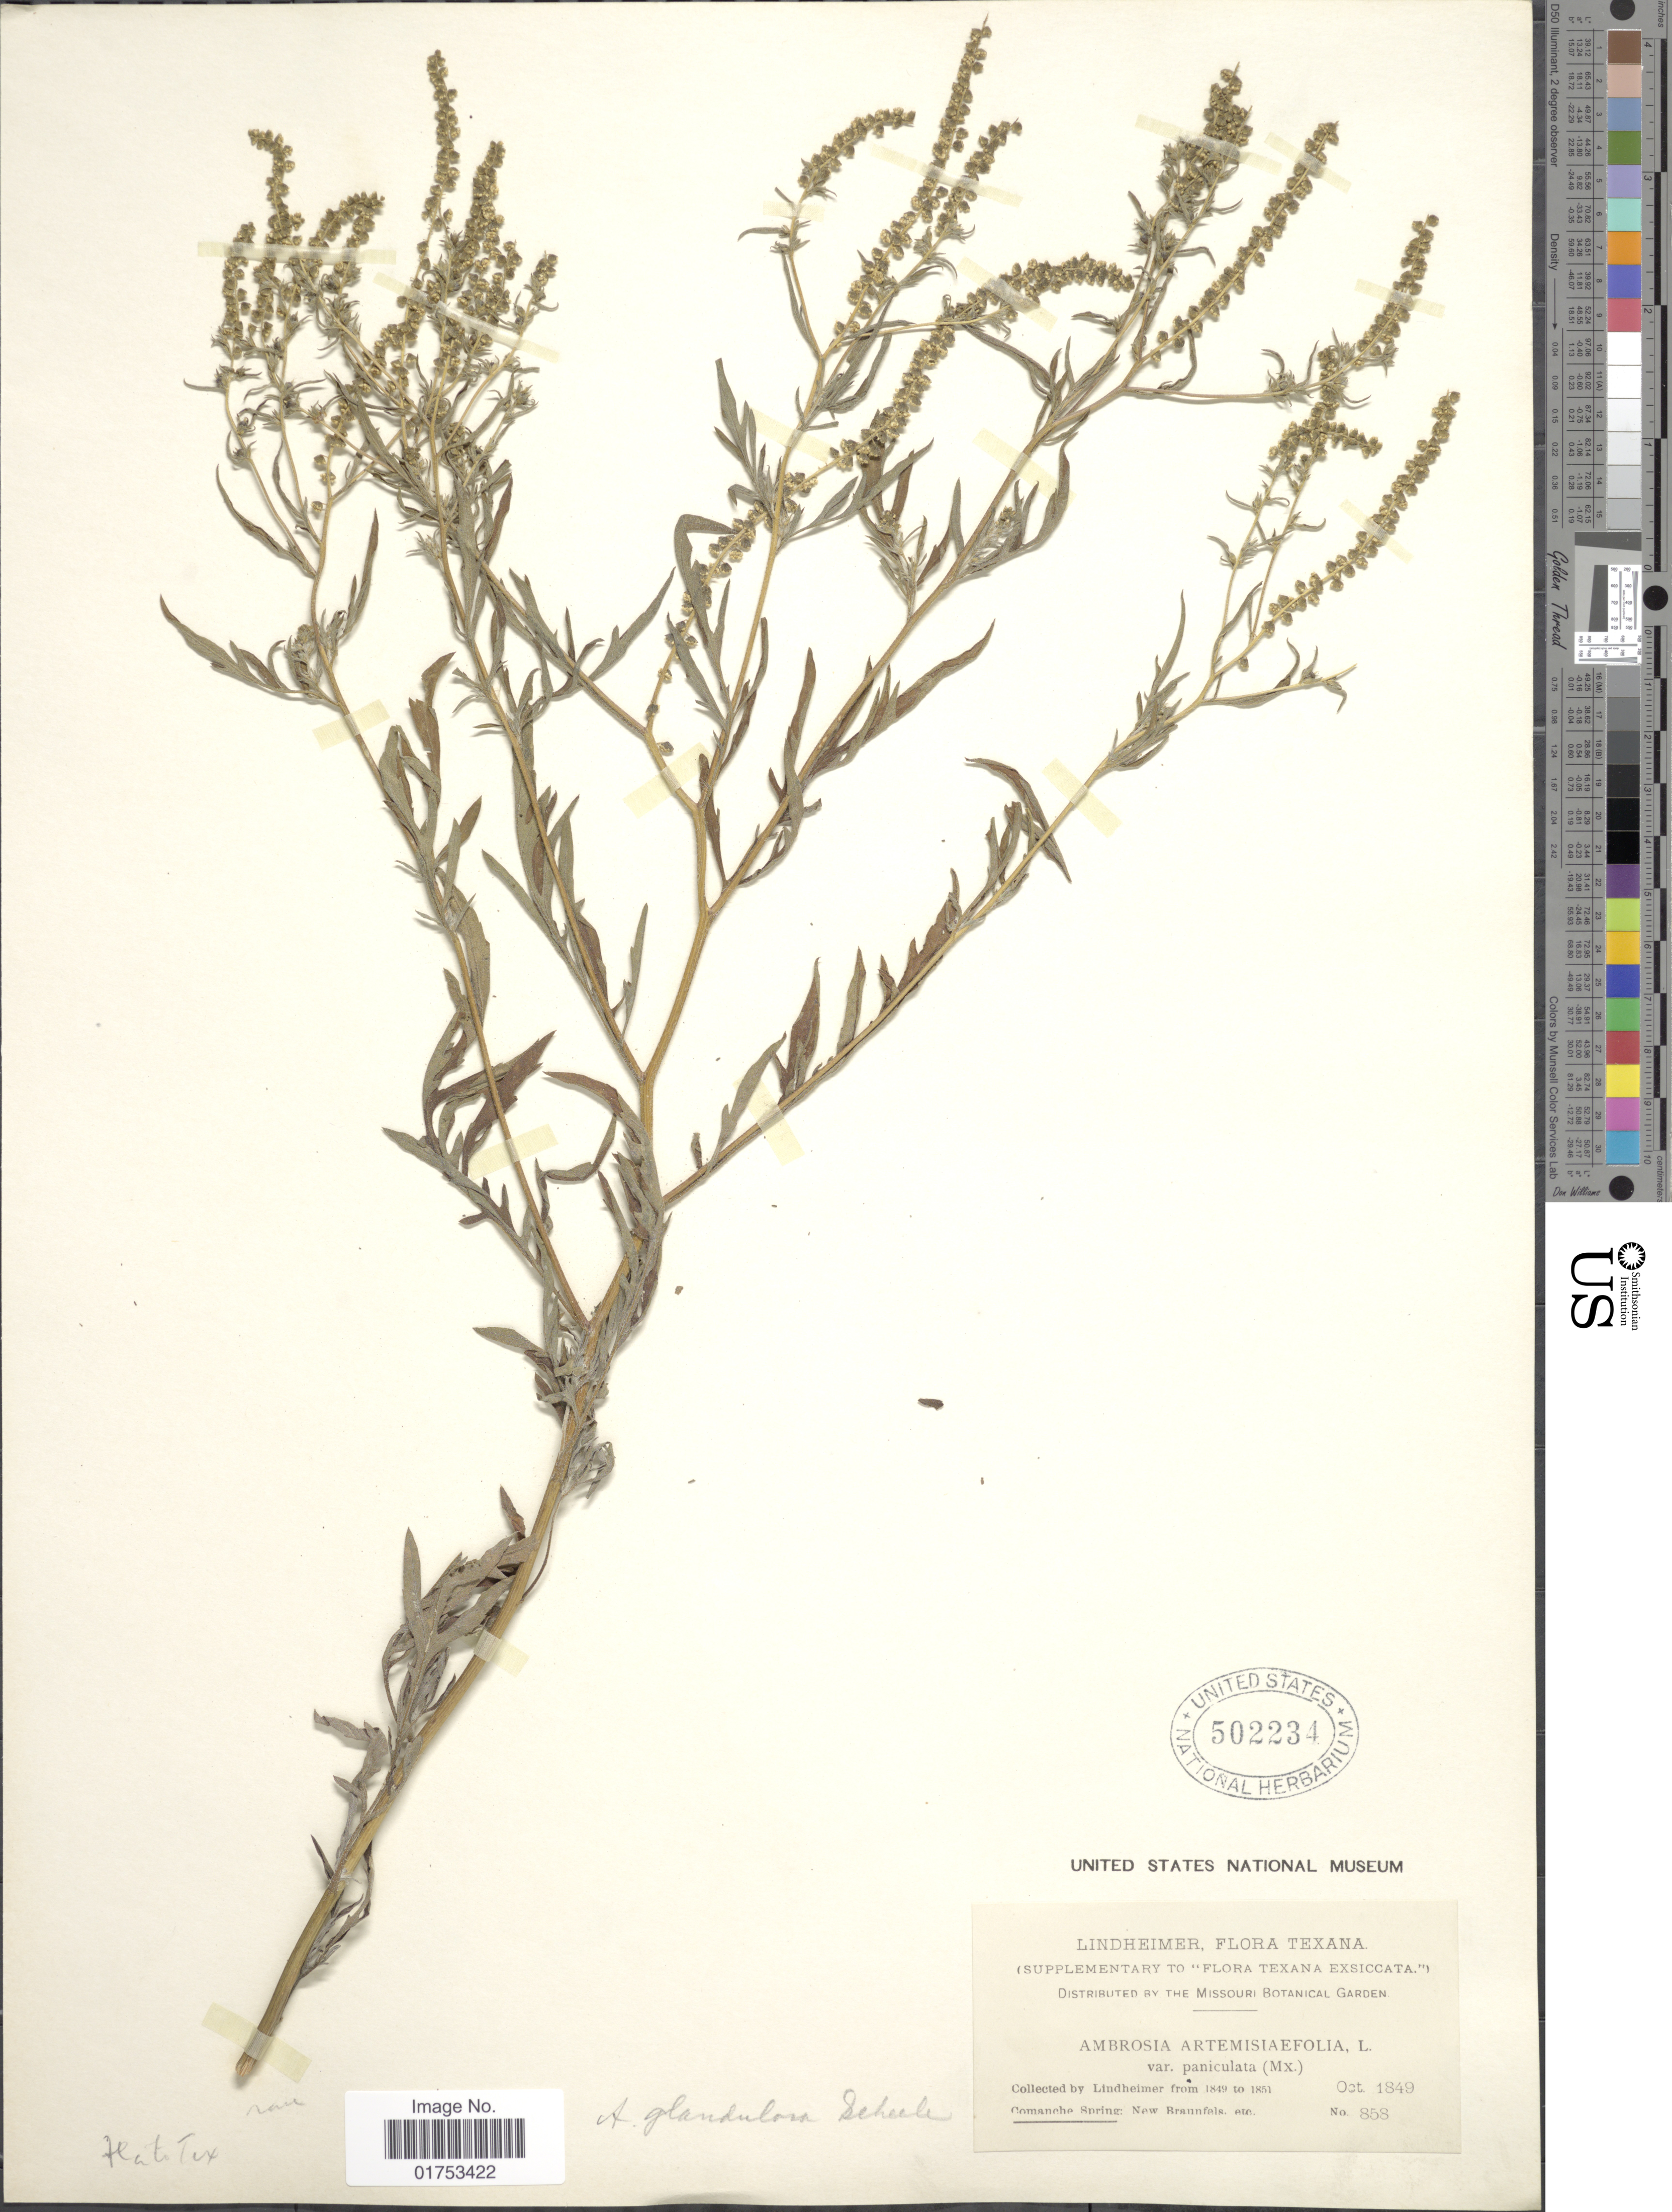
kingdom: Plantae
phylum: Tracheophyta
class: Magnoliopsida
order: Asterales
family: Asteraceae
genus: Ambrosia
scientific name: Ambrosia glandulosa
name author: Scheele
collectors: F. J. Lindheimer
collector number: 858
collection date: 1849-10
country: United States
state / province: Texas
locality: Comanche Springs, New Braunfels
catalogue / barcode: US 502234